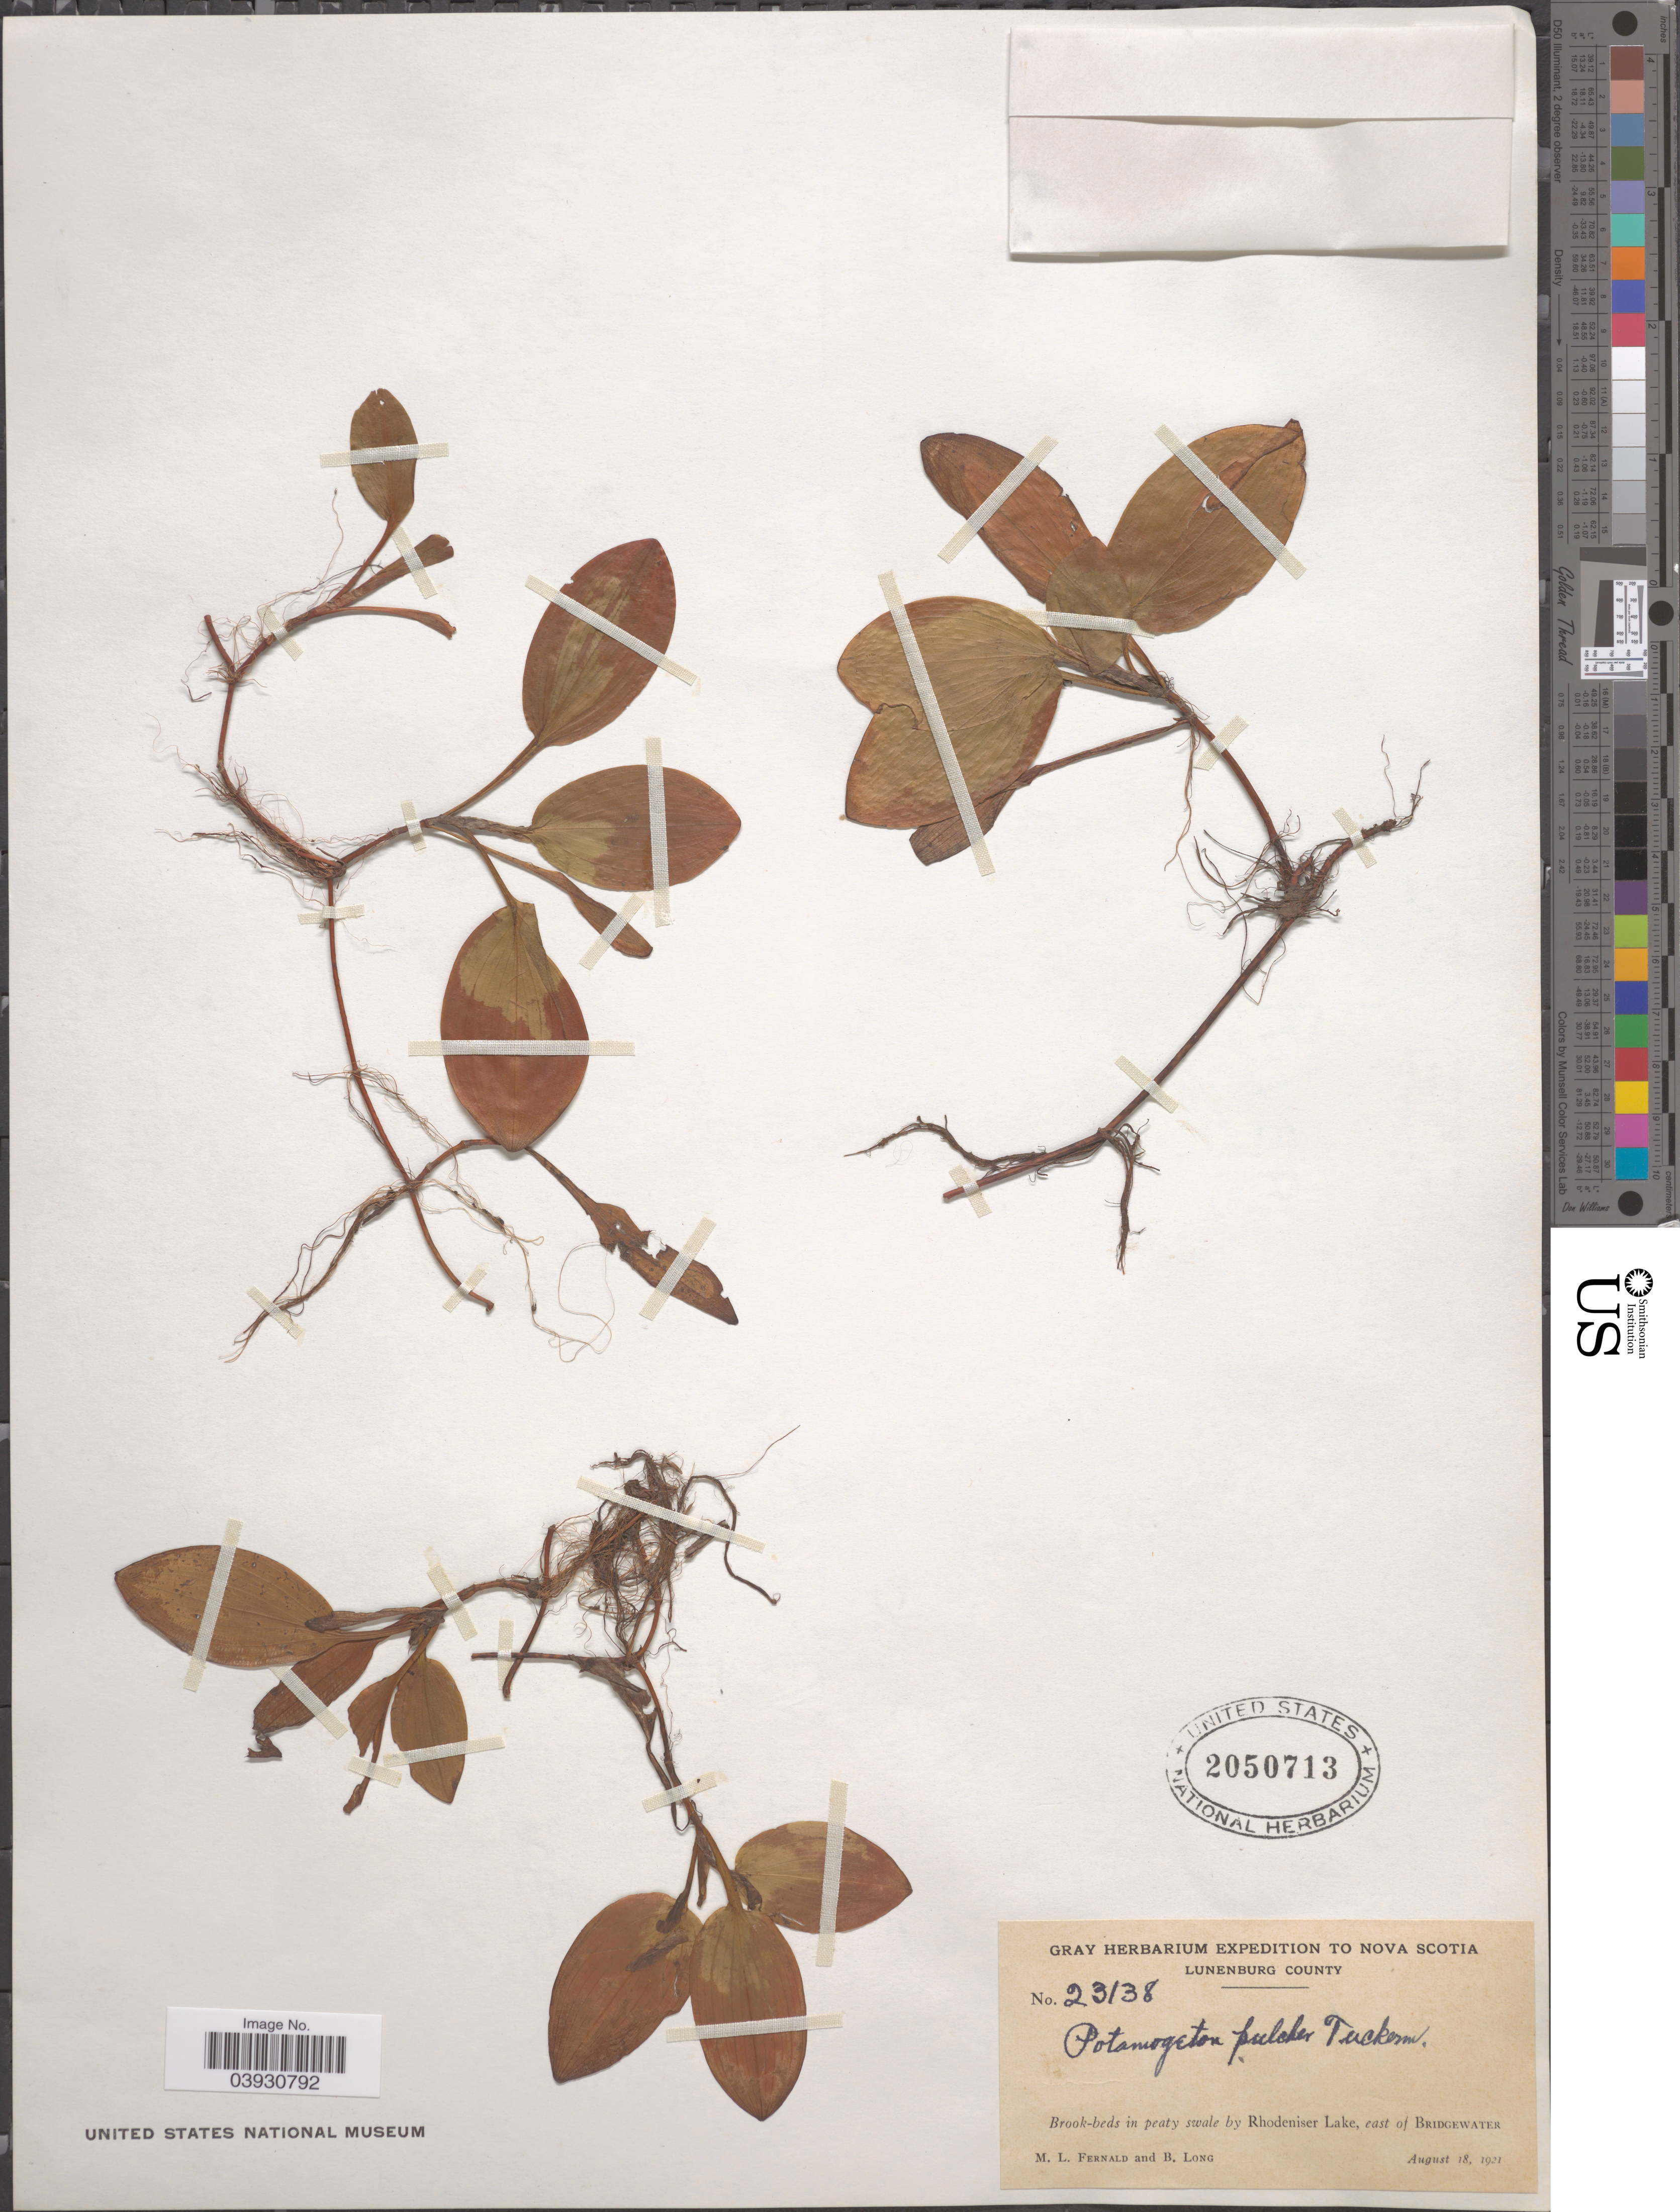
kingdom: Plantae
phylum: Tracheophyta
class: Liliopsida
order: Alismatales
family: Potamogetonaceae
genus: Potamogeton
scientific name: Potamogeton pulcher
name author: Tuck.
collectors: M. L. Fernald & B. Long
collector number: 23138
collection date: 1921-08-18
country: Canada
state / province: Nova Scotia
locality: Lunenburg County. Brook-beds in peaty swale by Rhodeniser Lake, east of Bridgewater.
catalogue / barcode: US 2050713